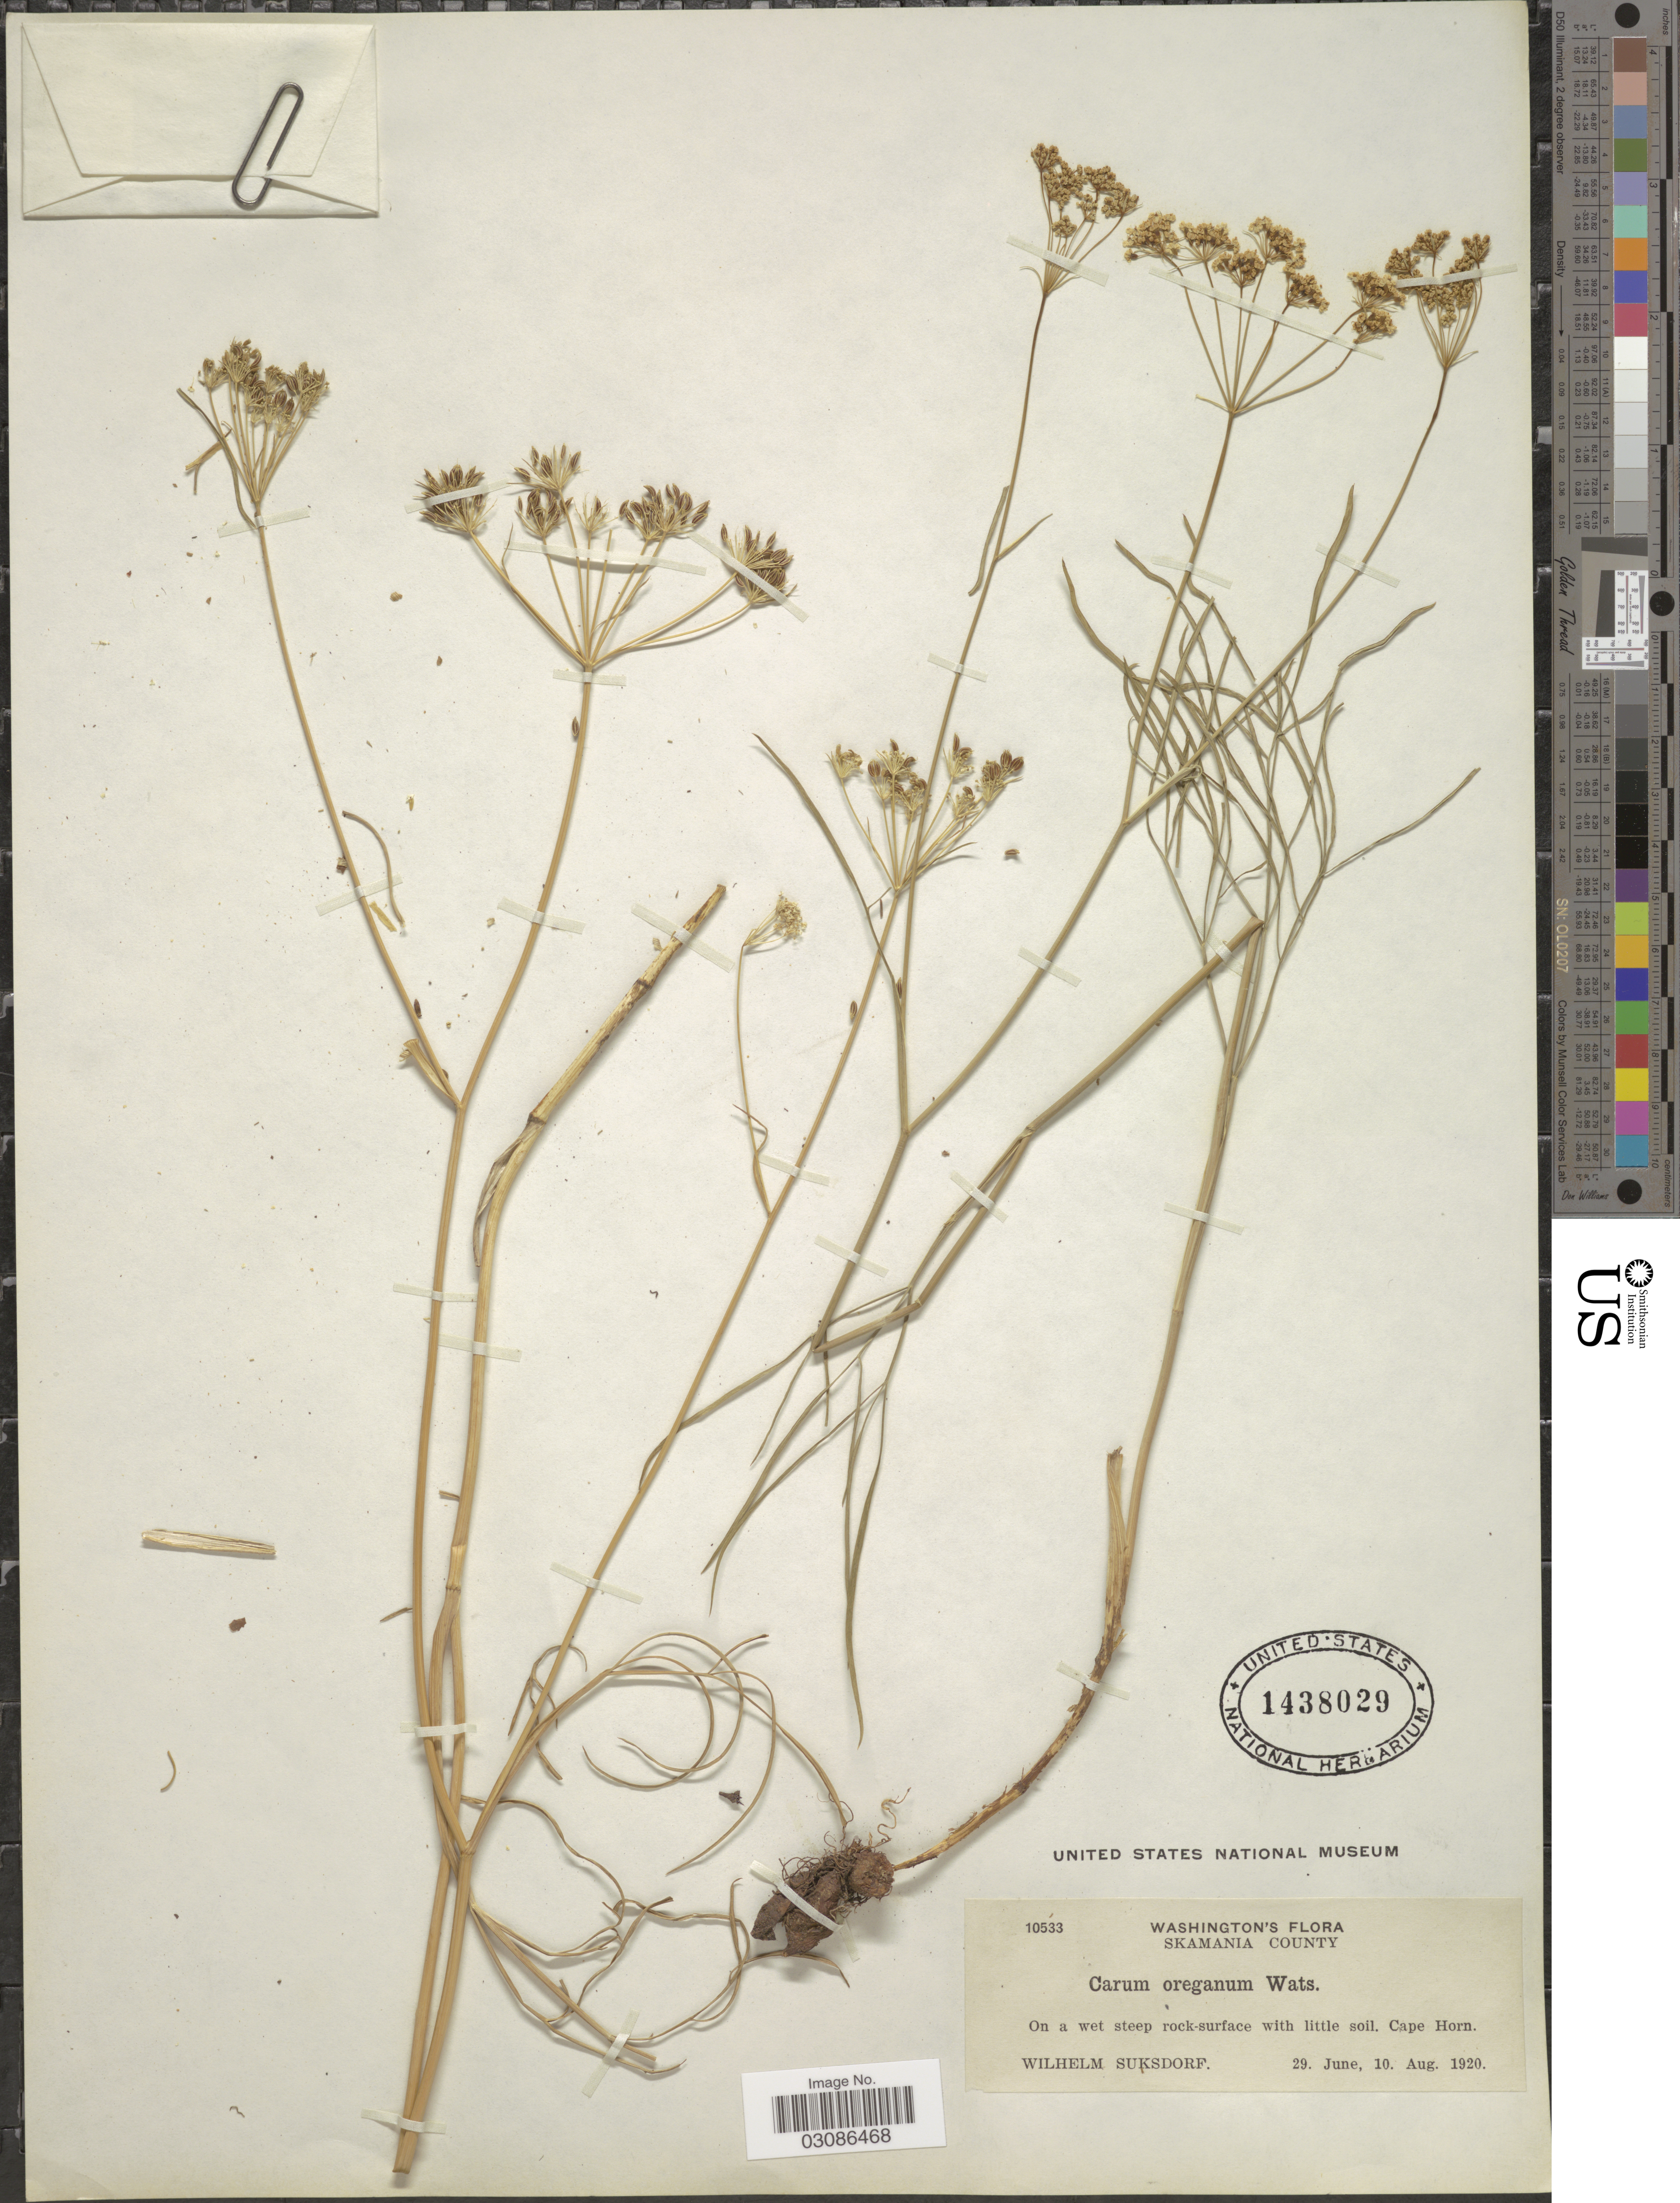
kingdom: Plantae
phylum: Tracheophyta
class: Magnoliopsida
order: Apiales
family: Apiaceae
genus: Perideridia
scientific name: Perideridia oregana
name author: (S. Watson) Mathias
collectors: W. N. Suksdorf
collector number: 10533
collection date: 1920-06-29/1920-08-10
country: United States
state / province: Washington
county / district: Skamania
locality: Skamania County, Cape Horn.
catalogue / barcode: US 1438029